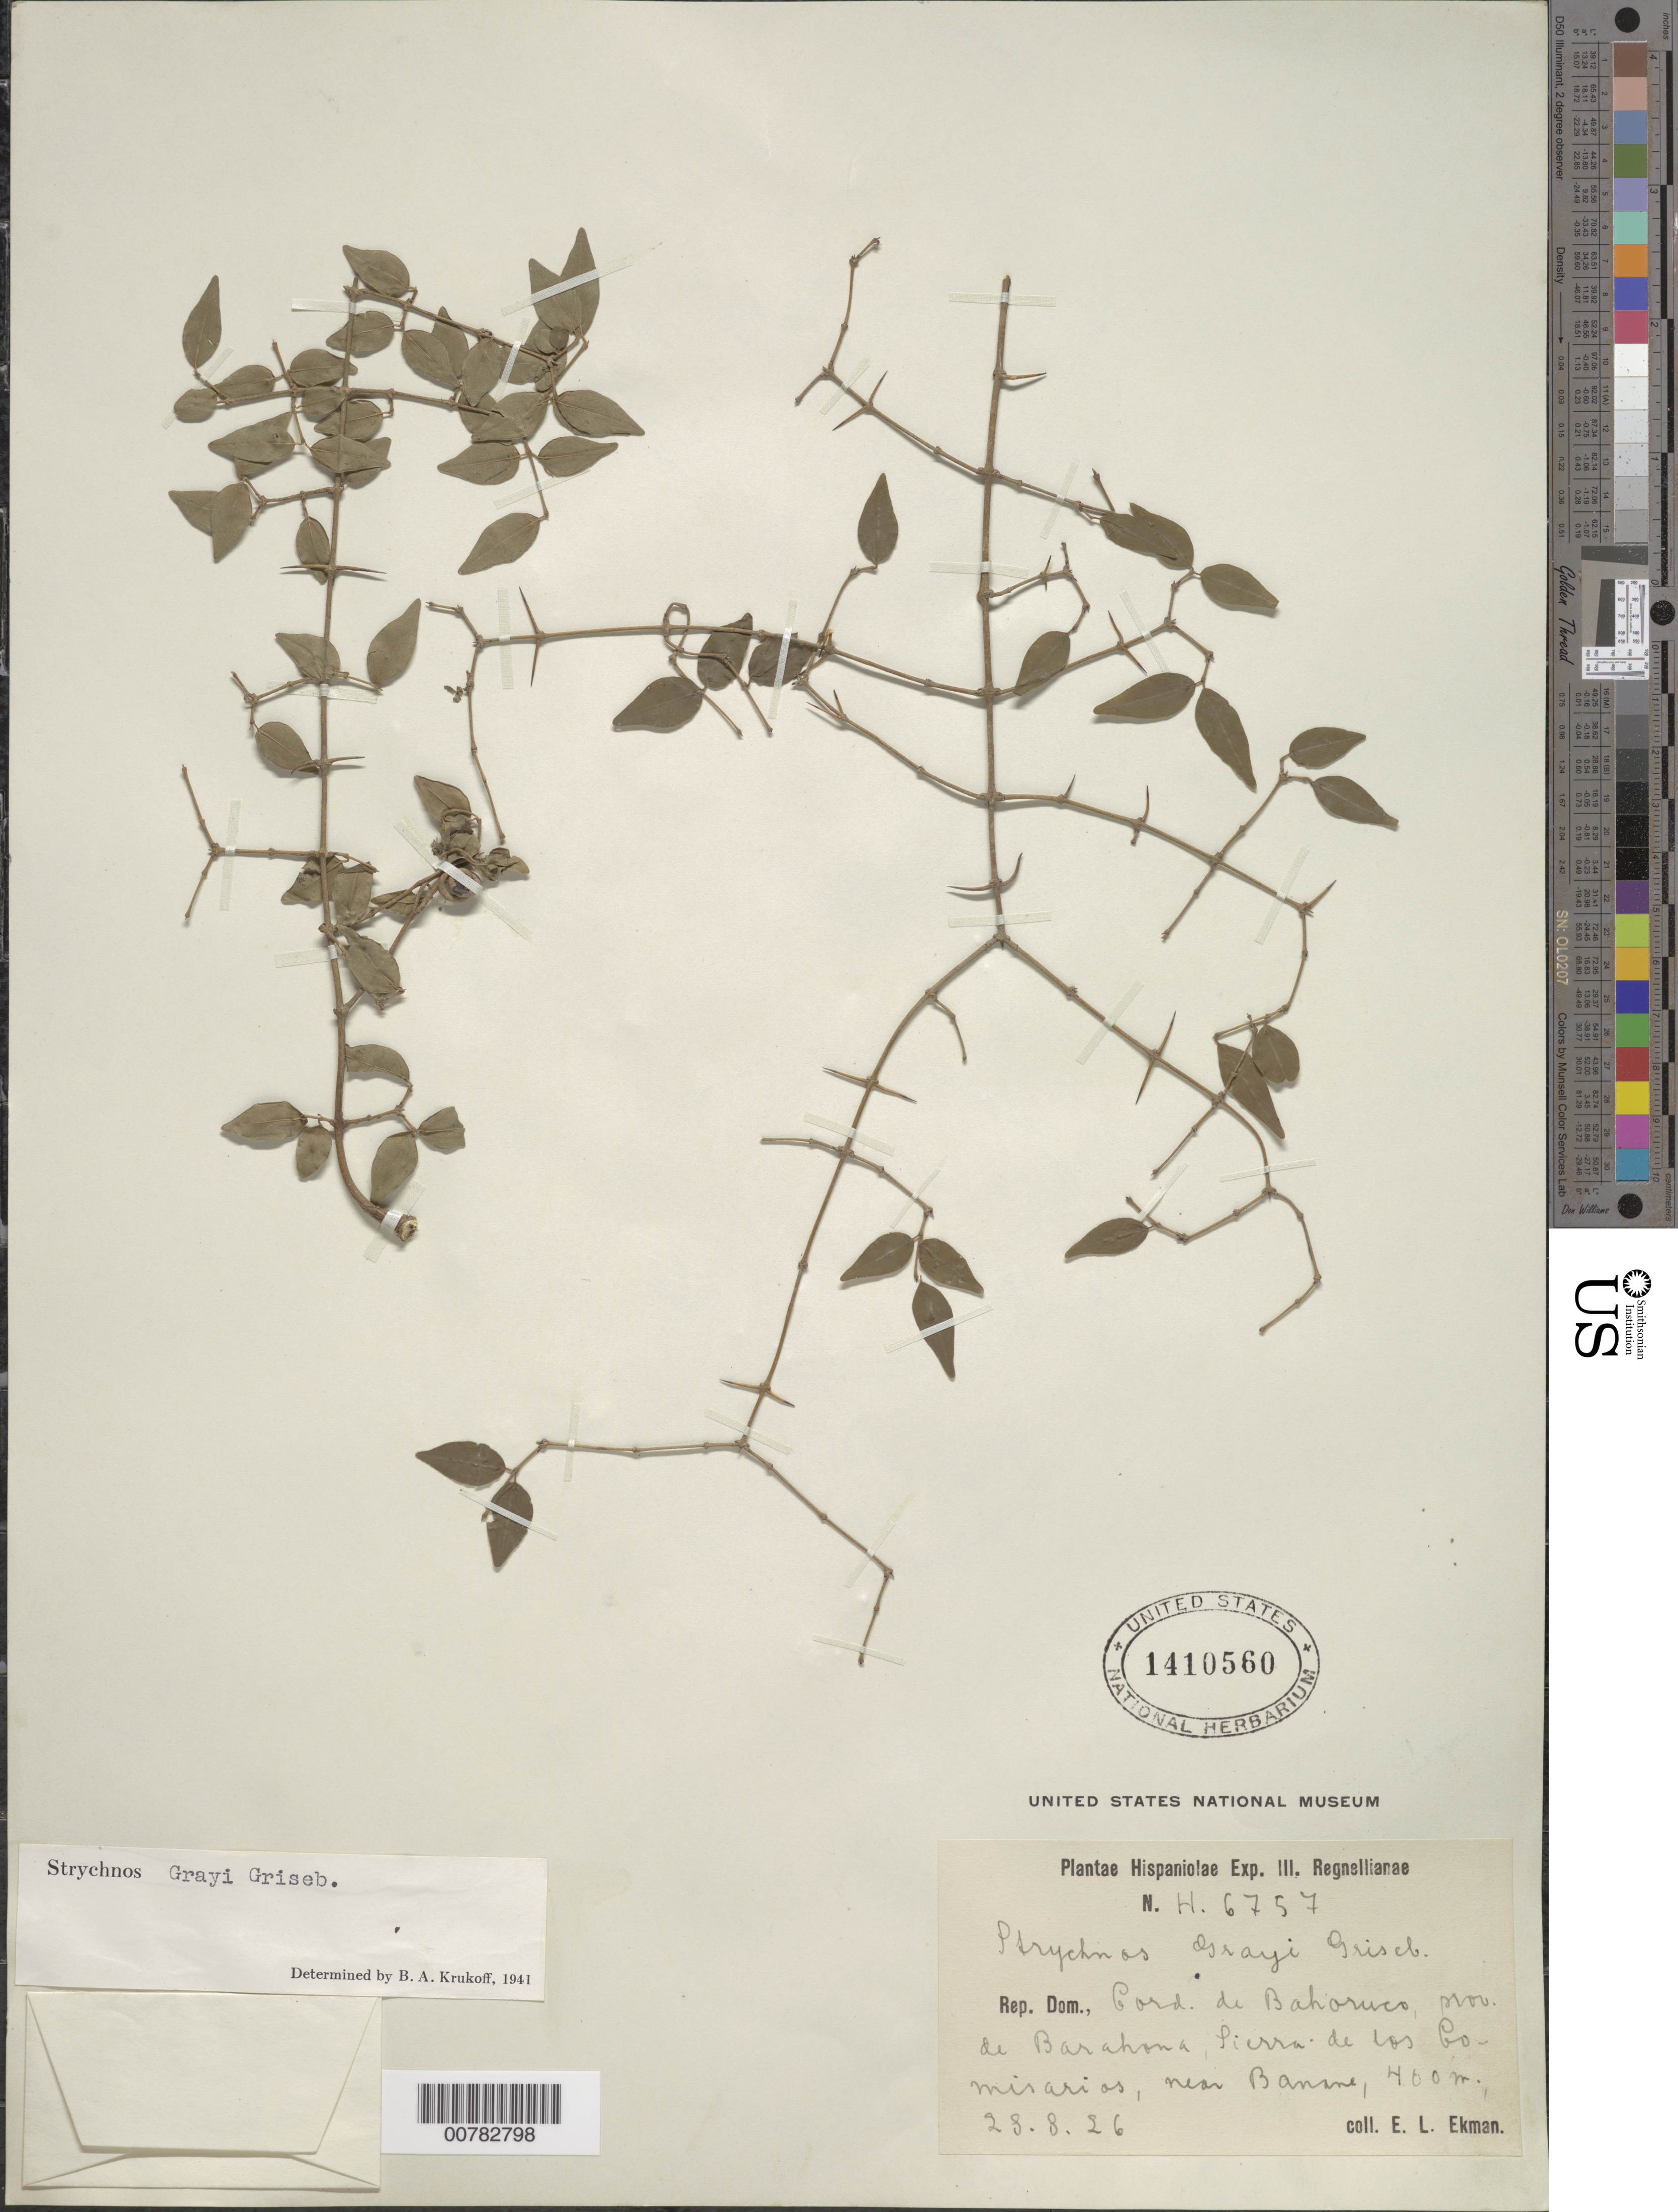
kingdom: Plantae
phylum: Tracheophyta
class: Magnoliopsida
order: Gentianales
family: Loganiaceae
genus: Strychnos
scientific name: Strychnos grayi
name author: Griseb.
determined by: Krukoff, B. A.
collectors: E. L. Ekman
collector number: H 6757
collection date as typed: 28 Aug 1926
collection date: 1926-08-28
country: Dominican Republic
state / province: Barahona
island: Hispaniola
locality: Cordillera de Barahona, Sierra de los Comisarios, near Banane.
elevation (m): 400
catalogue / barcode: US 1410560